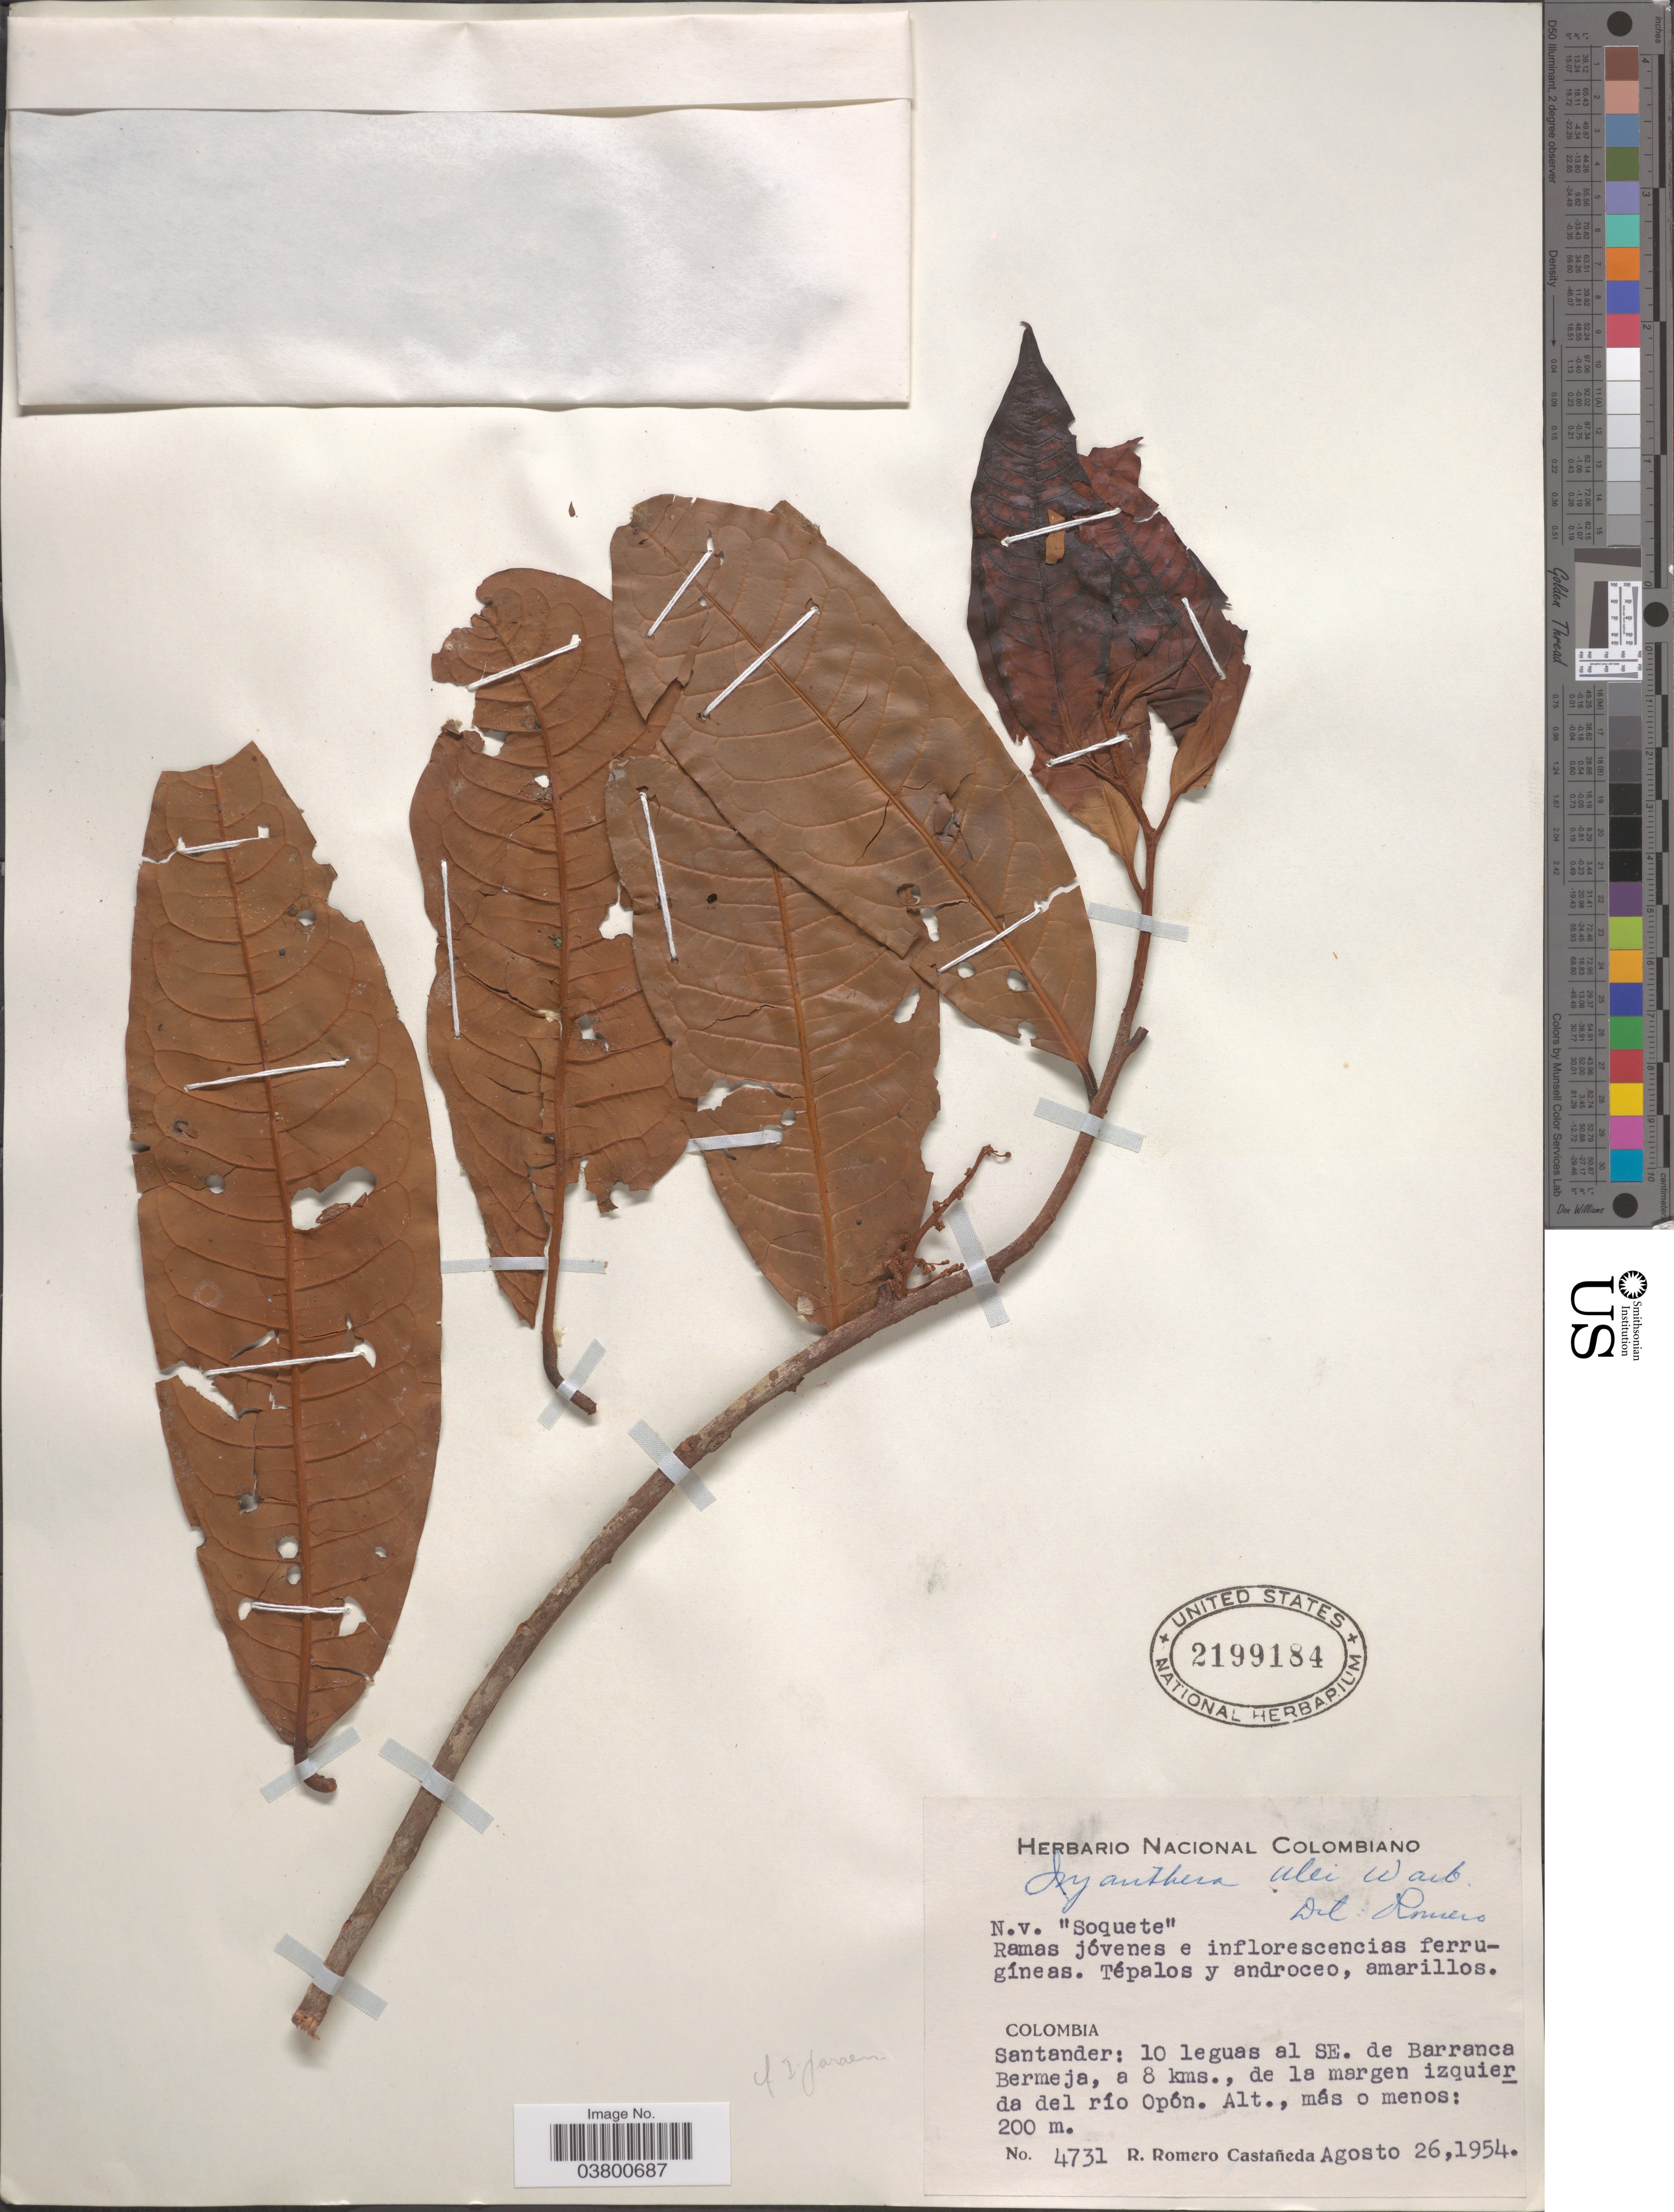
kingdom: Plantae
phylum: Tracheophyta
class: Magnoliopsida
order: Magnoliales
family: Myristicaceae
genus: Iryanthera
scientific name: Iryanthera ulei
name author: Warb.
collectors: R. Romero Castañeda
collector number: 4731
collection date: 1954-08-26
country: Colombia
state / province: Santander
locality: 10 leguas al SE. de Barranca Bermeja, a 8 kms. de la margen izquierda del río Opón.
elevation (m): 200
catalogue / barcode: US 2199184